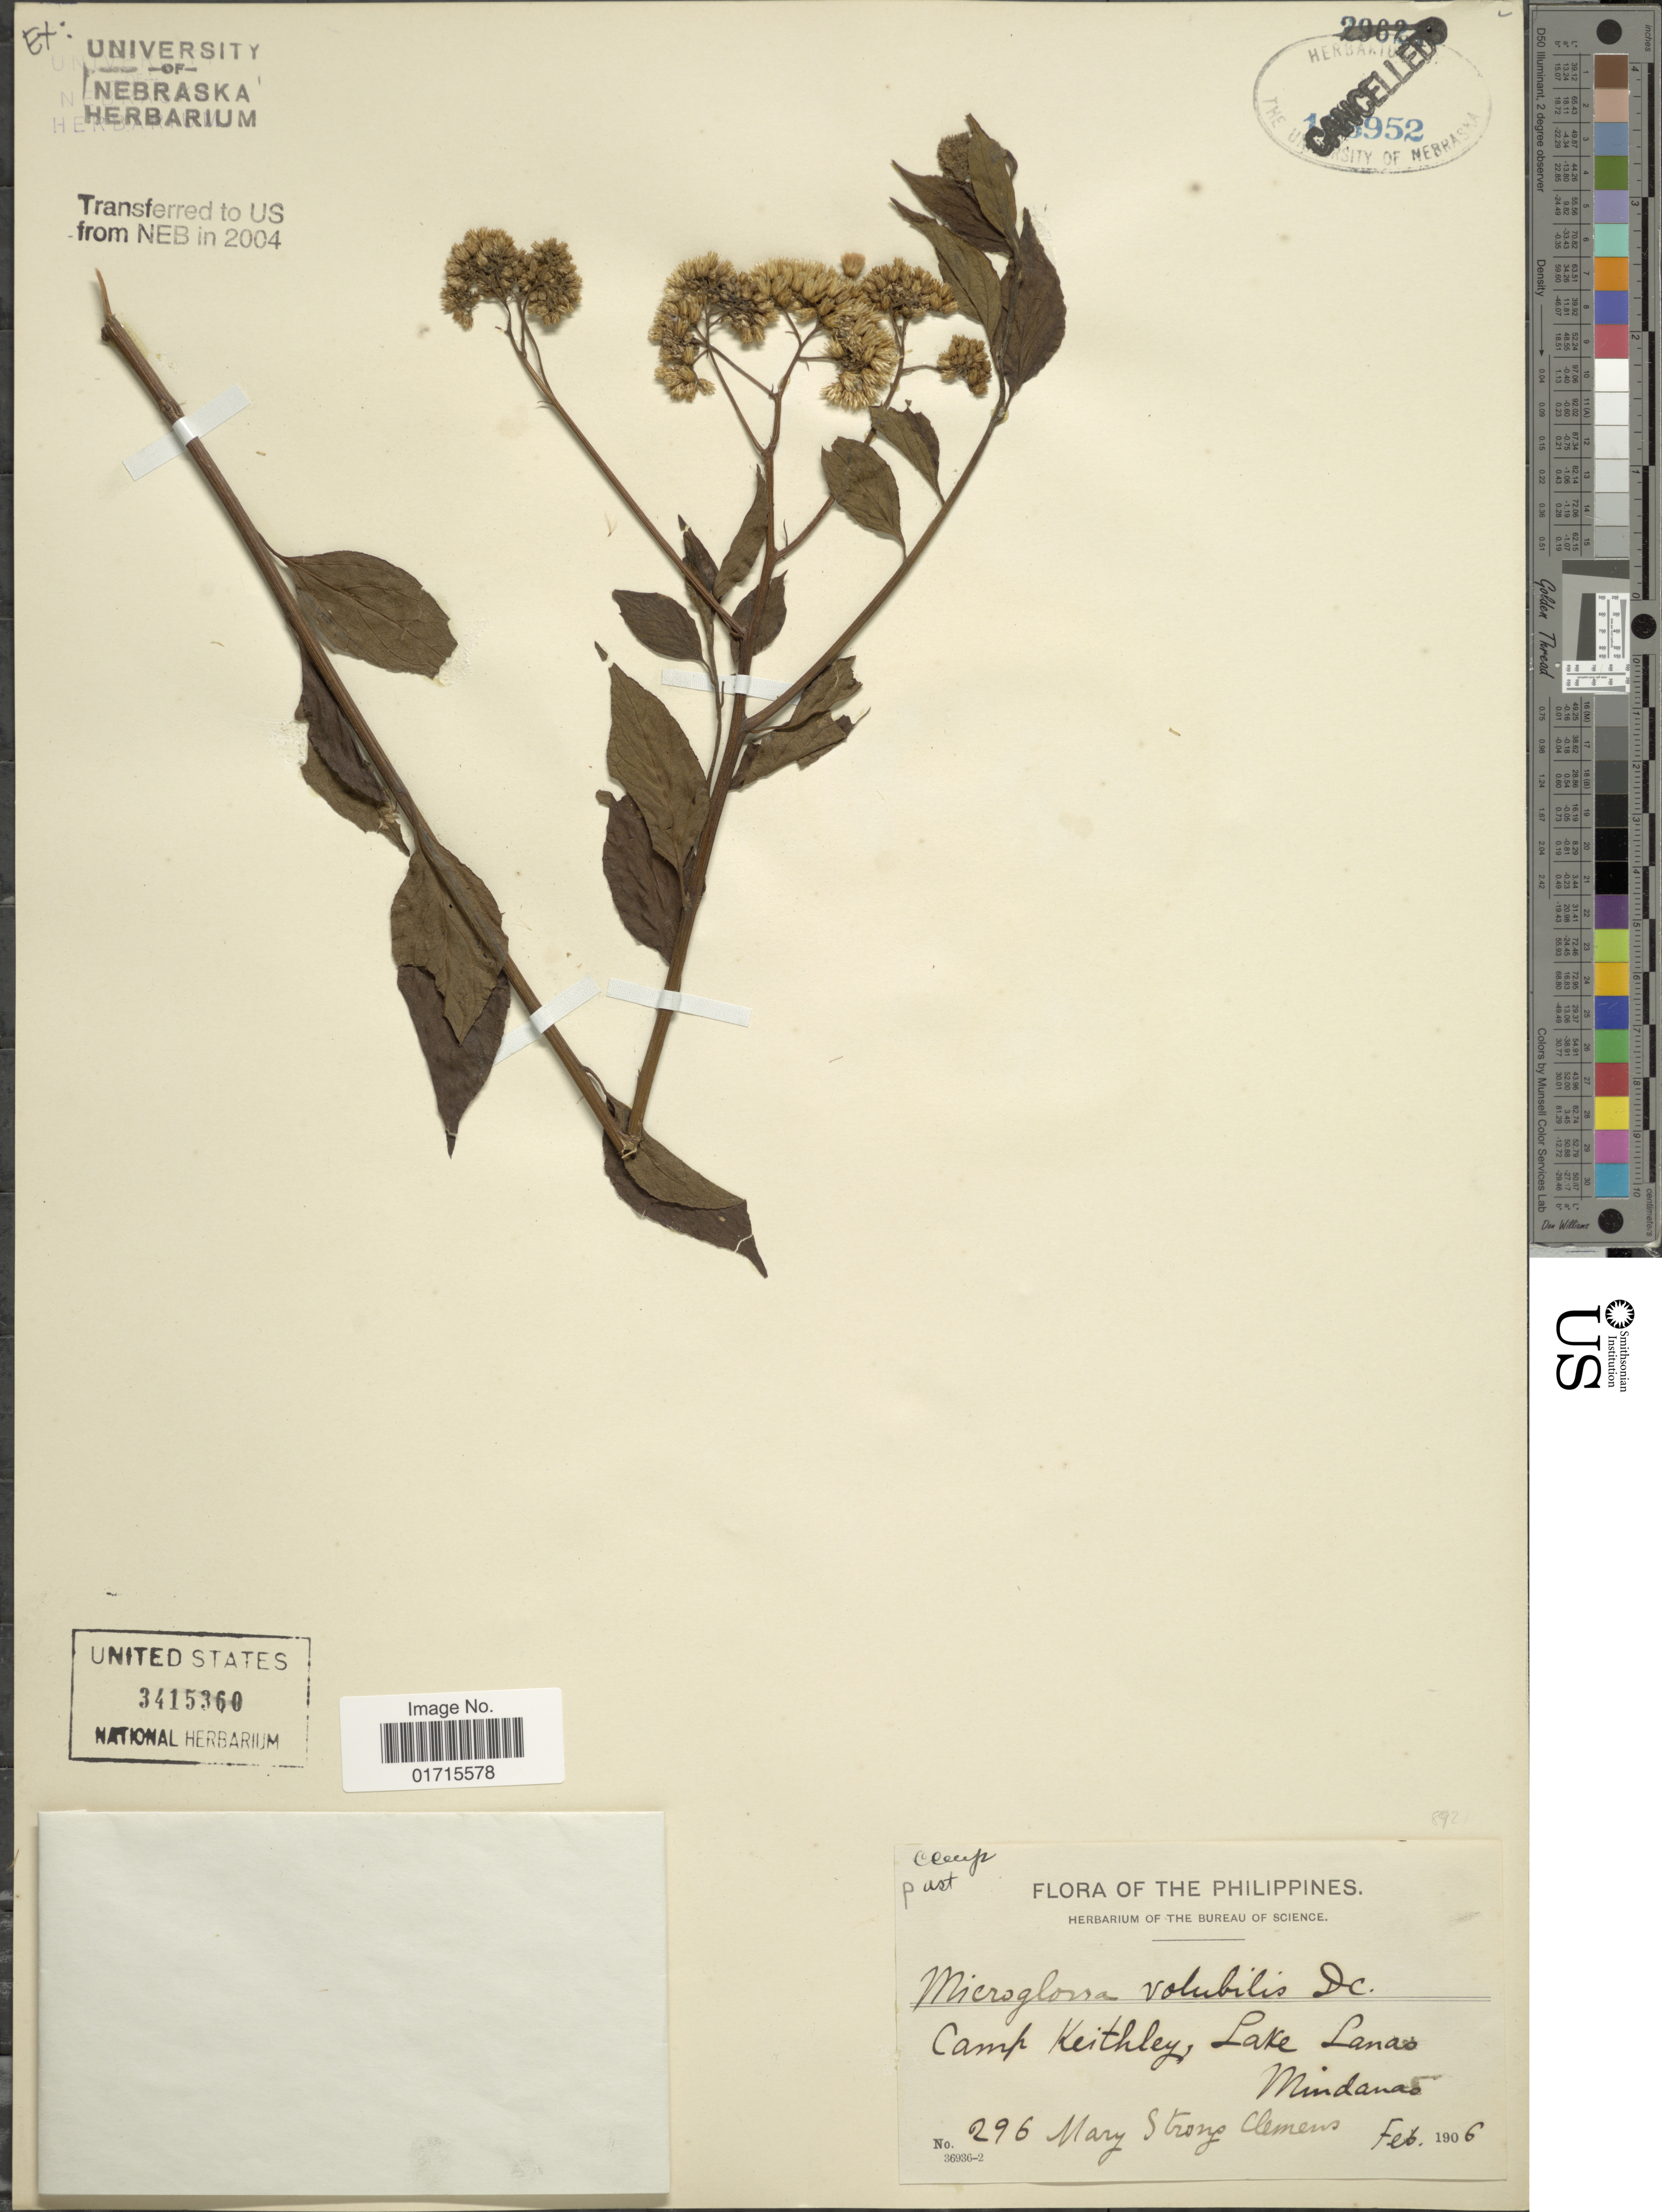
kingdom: Plantae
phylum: Tracheophyta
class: Magnoliopsida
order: Asterales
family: Asteraceae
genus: Microglossa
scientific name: Microglossa volubilis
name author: DC.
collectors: M. S. Clemens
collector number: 296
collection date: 1906-02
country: Philippines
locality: Camp Keithley, Lake Lanas. Mindanao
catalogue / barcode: US 3415360